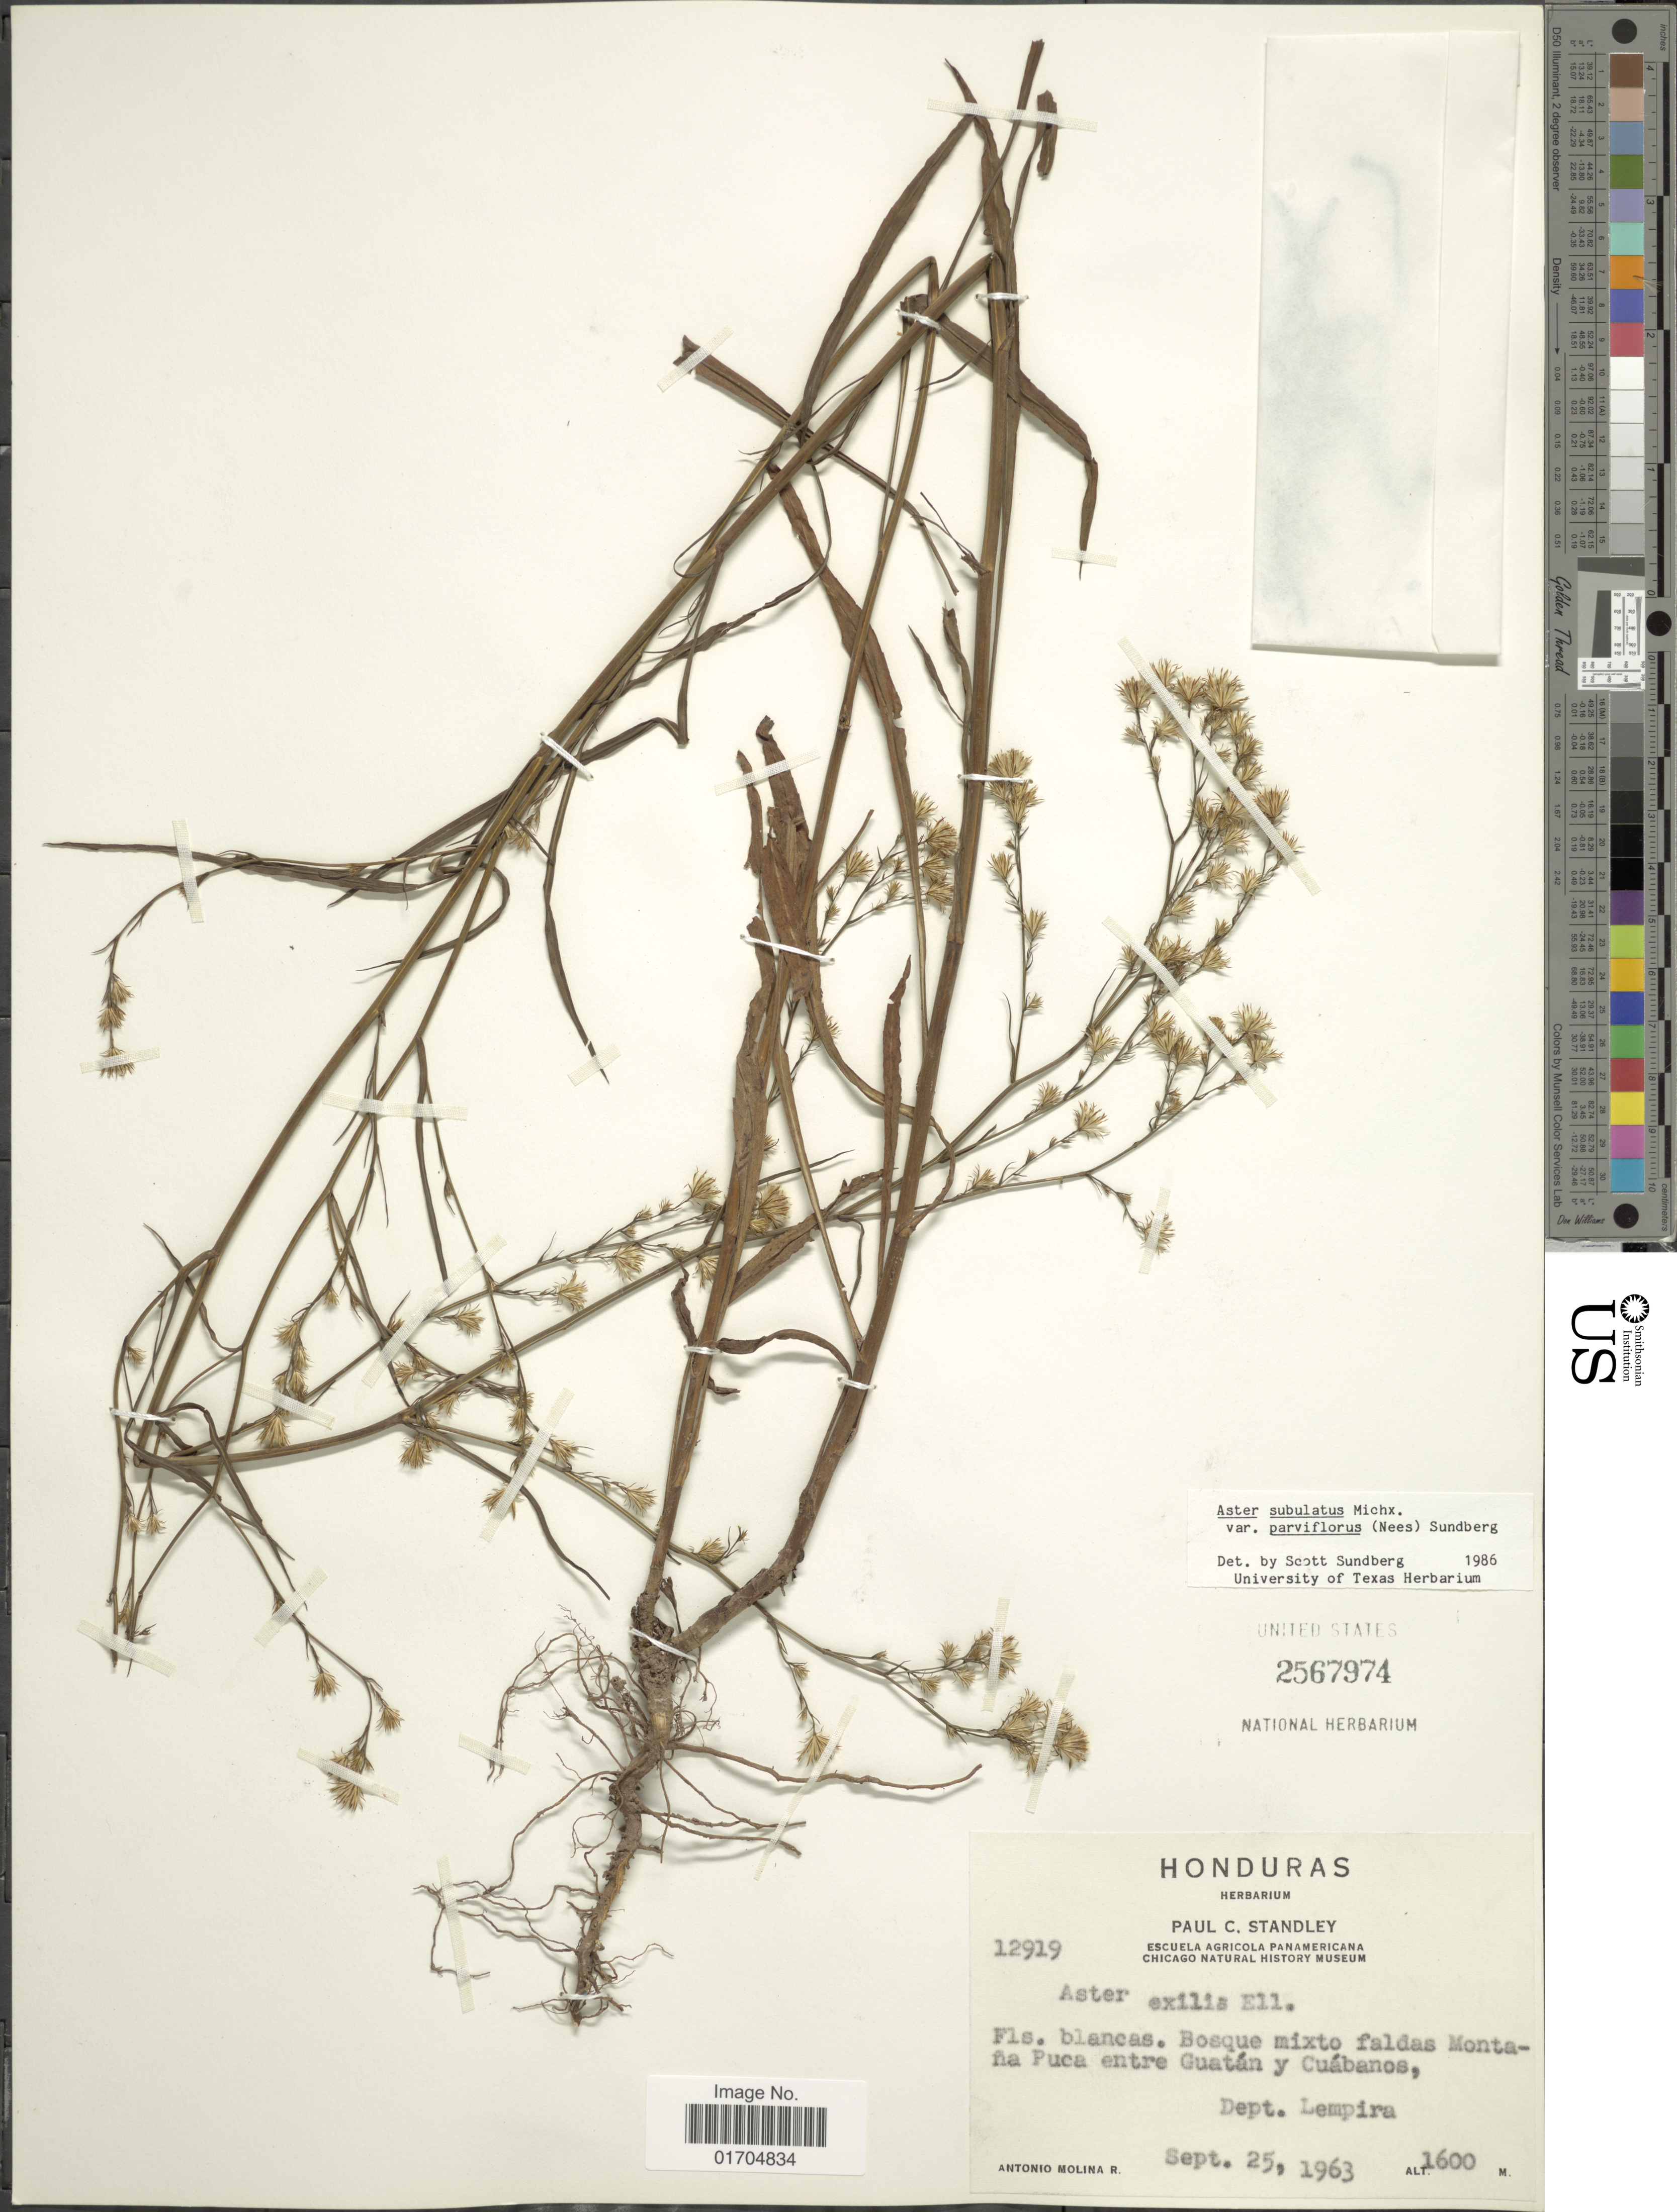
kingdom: Plantae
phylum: Tracheophyta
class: Magnoliopsida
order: Asterales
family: Asteraceae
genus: Symphyotrichum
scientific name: Symphyotrichum subulatum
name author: (Michx.) G.L. Nesom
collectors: A. Molina R.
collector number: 12919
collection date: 1963-09-25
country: Honduras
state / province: Lempira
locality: Bosque mixto faldas Montaña Puca entre Guatán y Cuábanos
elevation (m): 1600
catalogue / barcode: US 2567974